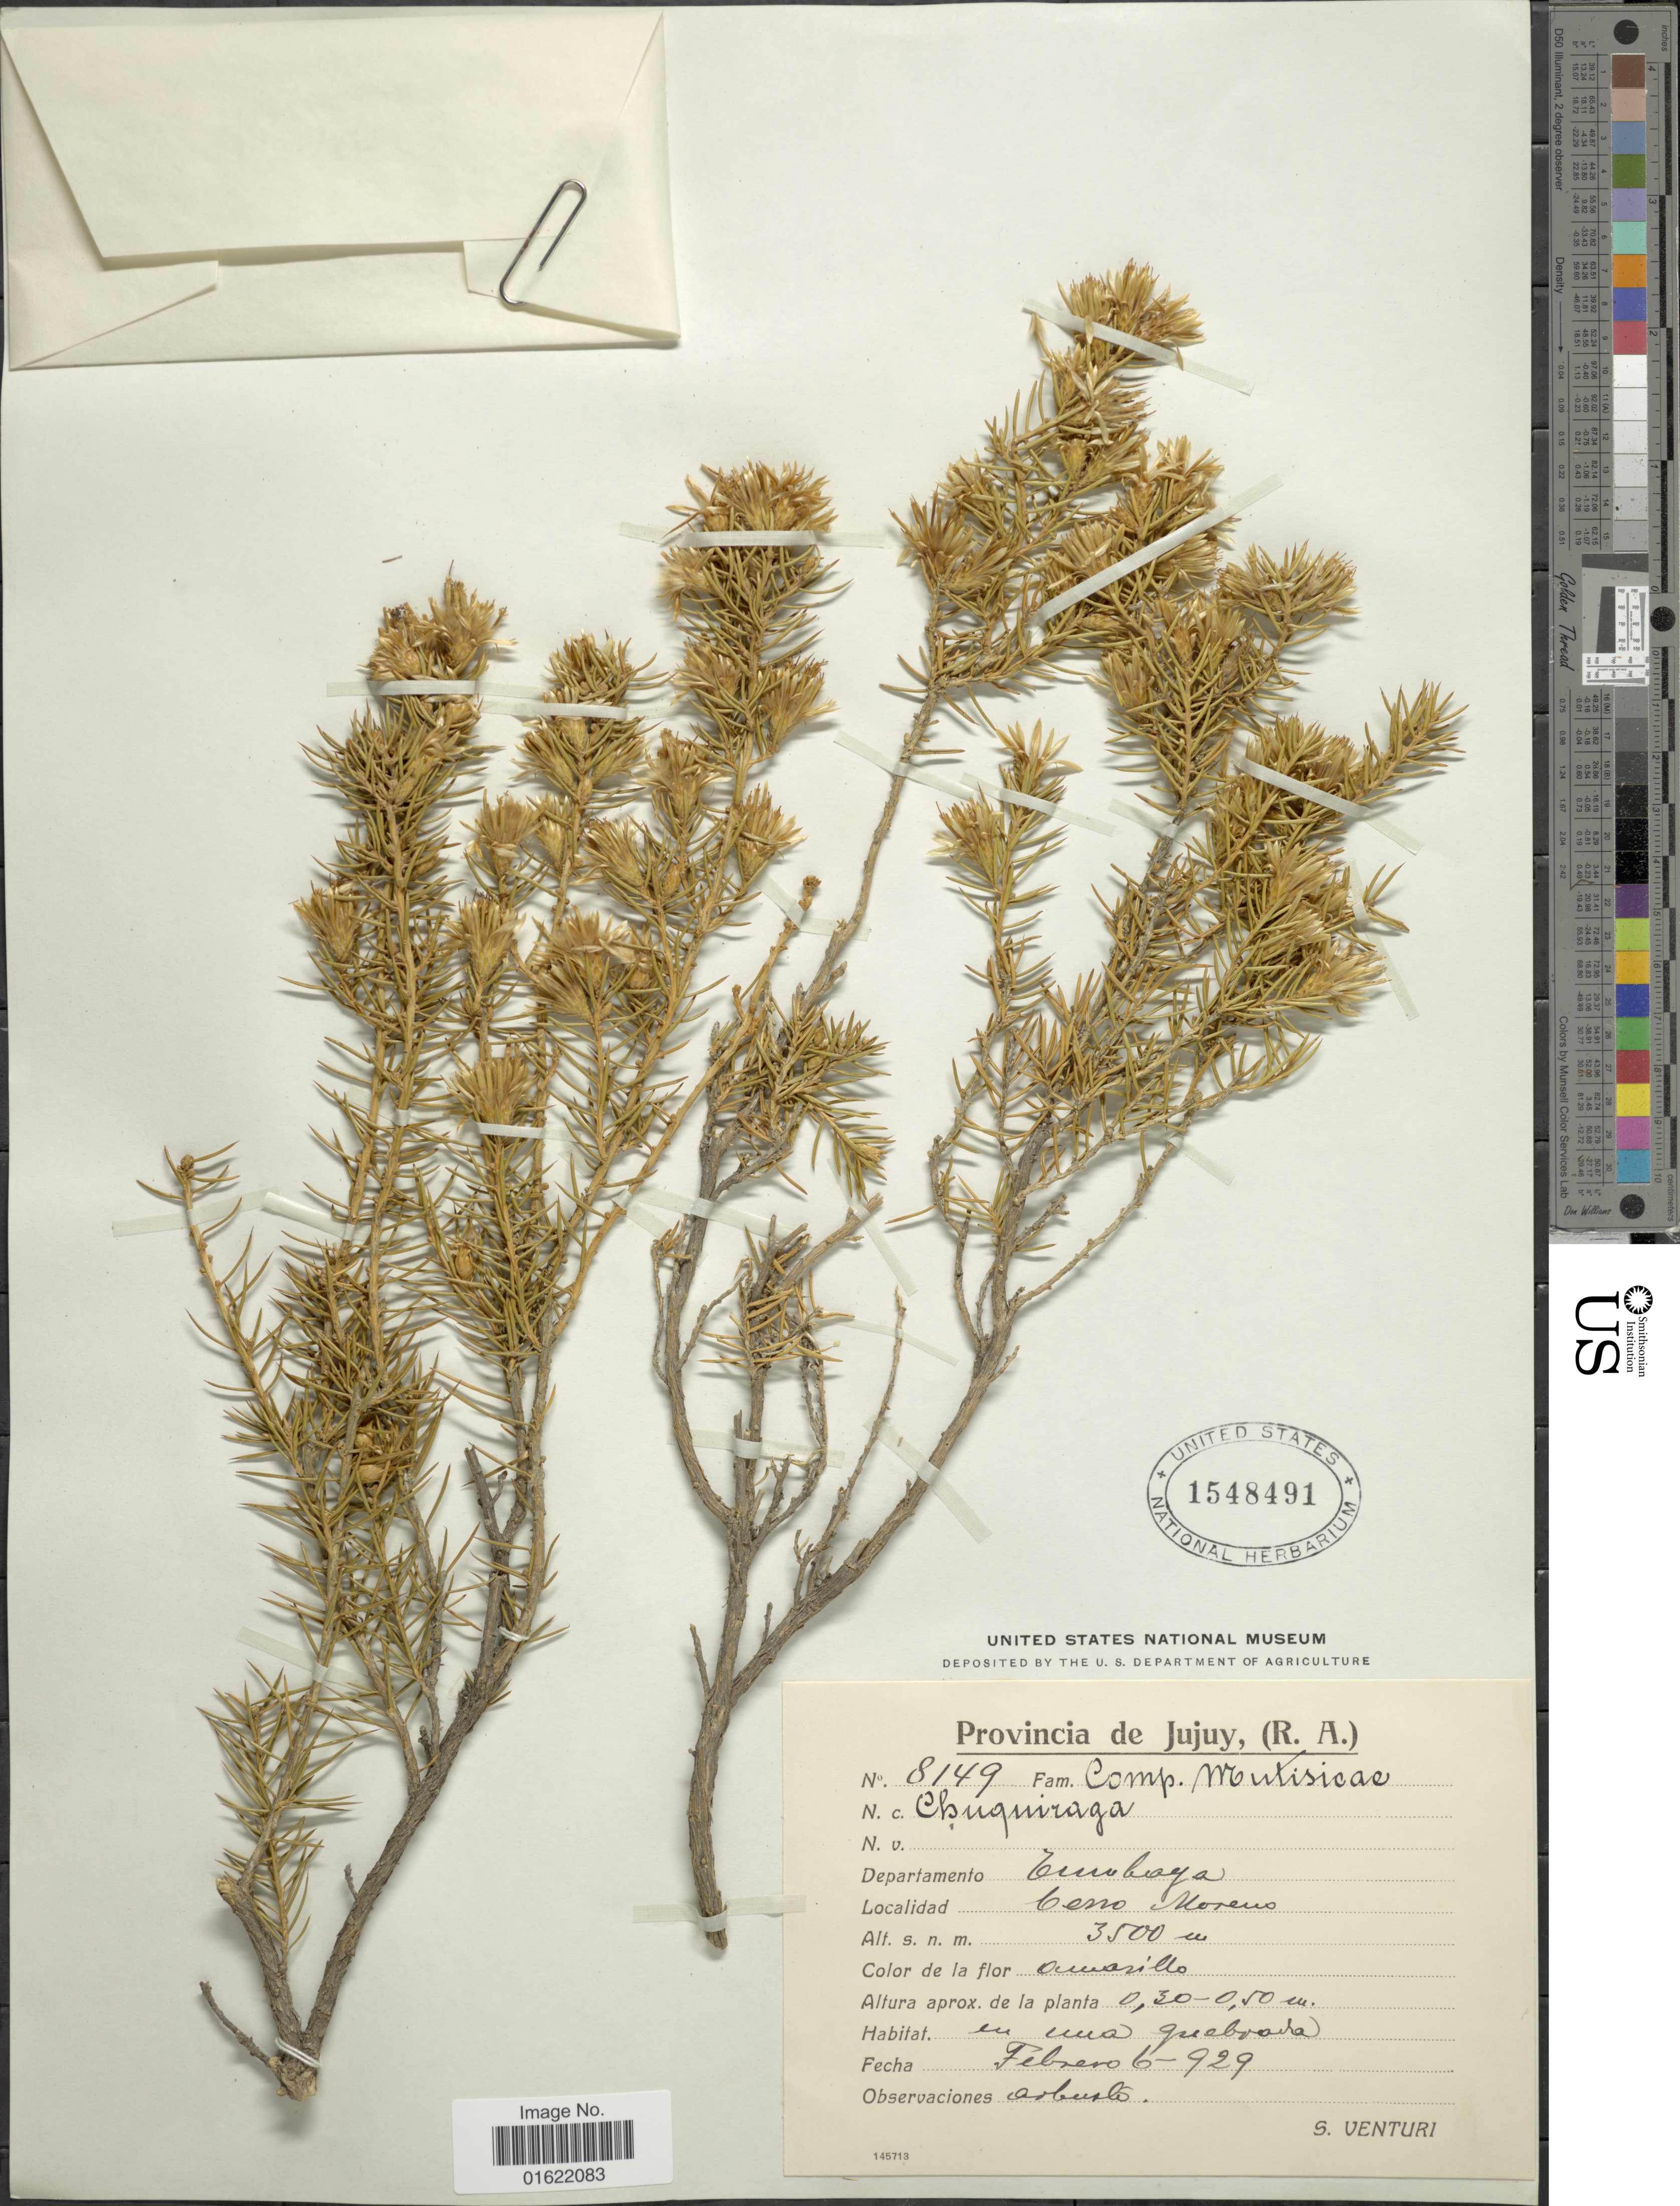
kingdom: Plantae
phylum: Tracheophyta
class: Magnoliopsida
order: Asterales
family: Asteraceae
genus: Chuquiraga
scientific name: Chuquiraga sp.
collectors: S. Venturi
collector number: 8149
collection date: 1929-02-06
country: Argentina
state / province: Jujuy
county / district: Tumbaya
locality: Cerro Moreno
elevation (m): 3500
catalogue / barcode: US 1548491